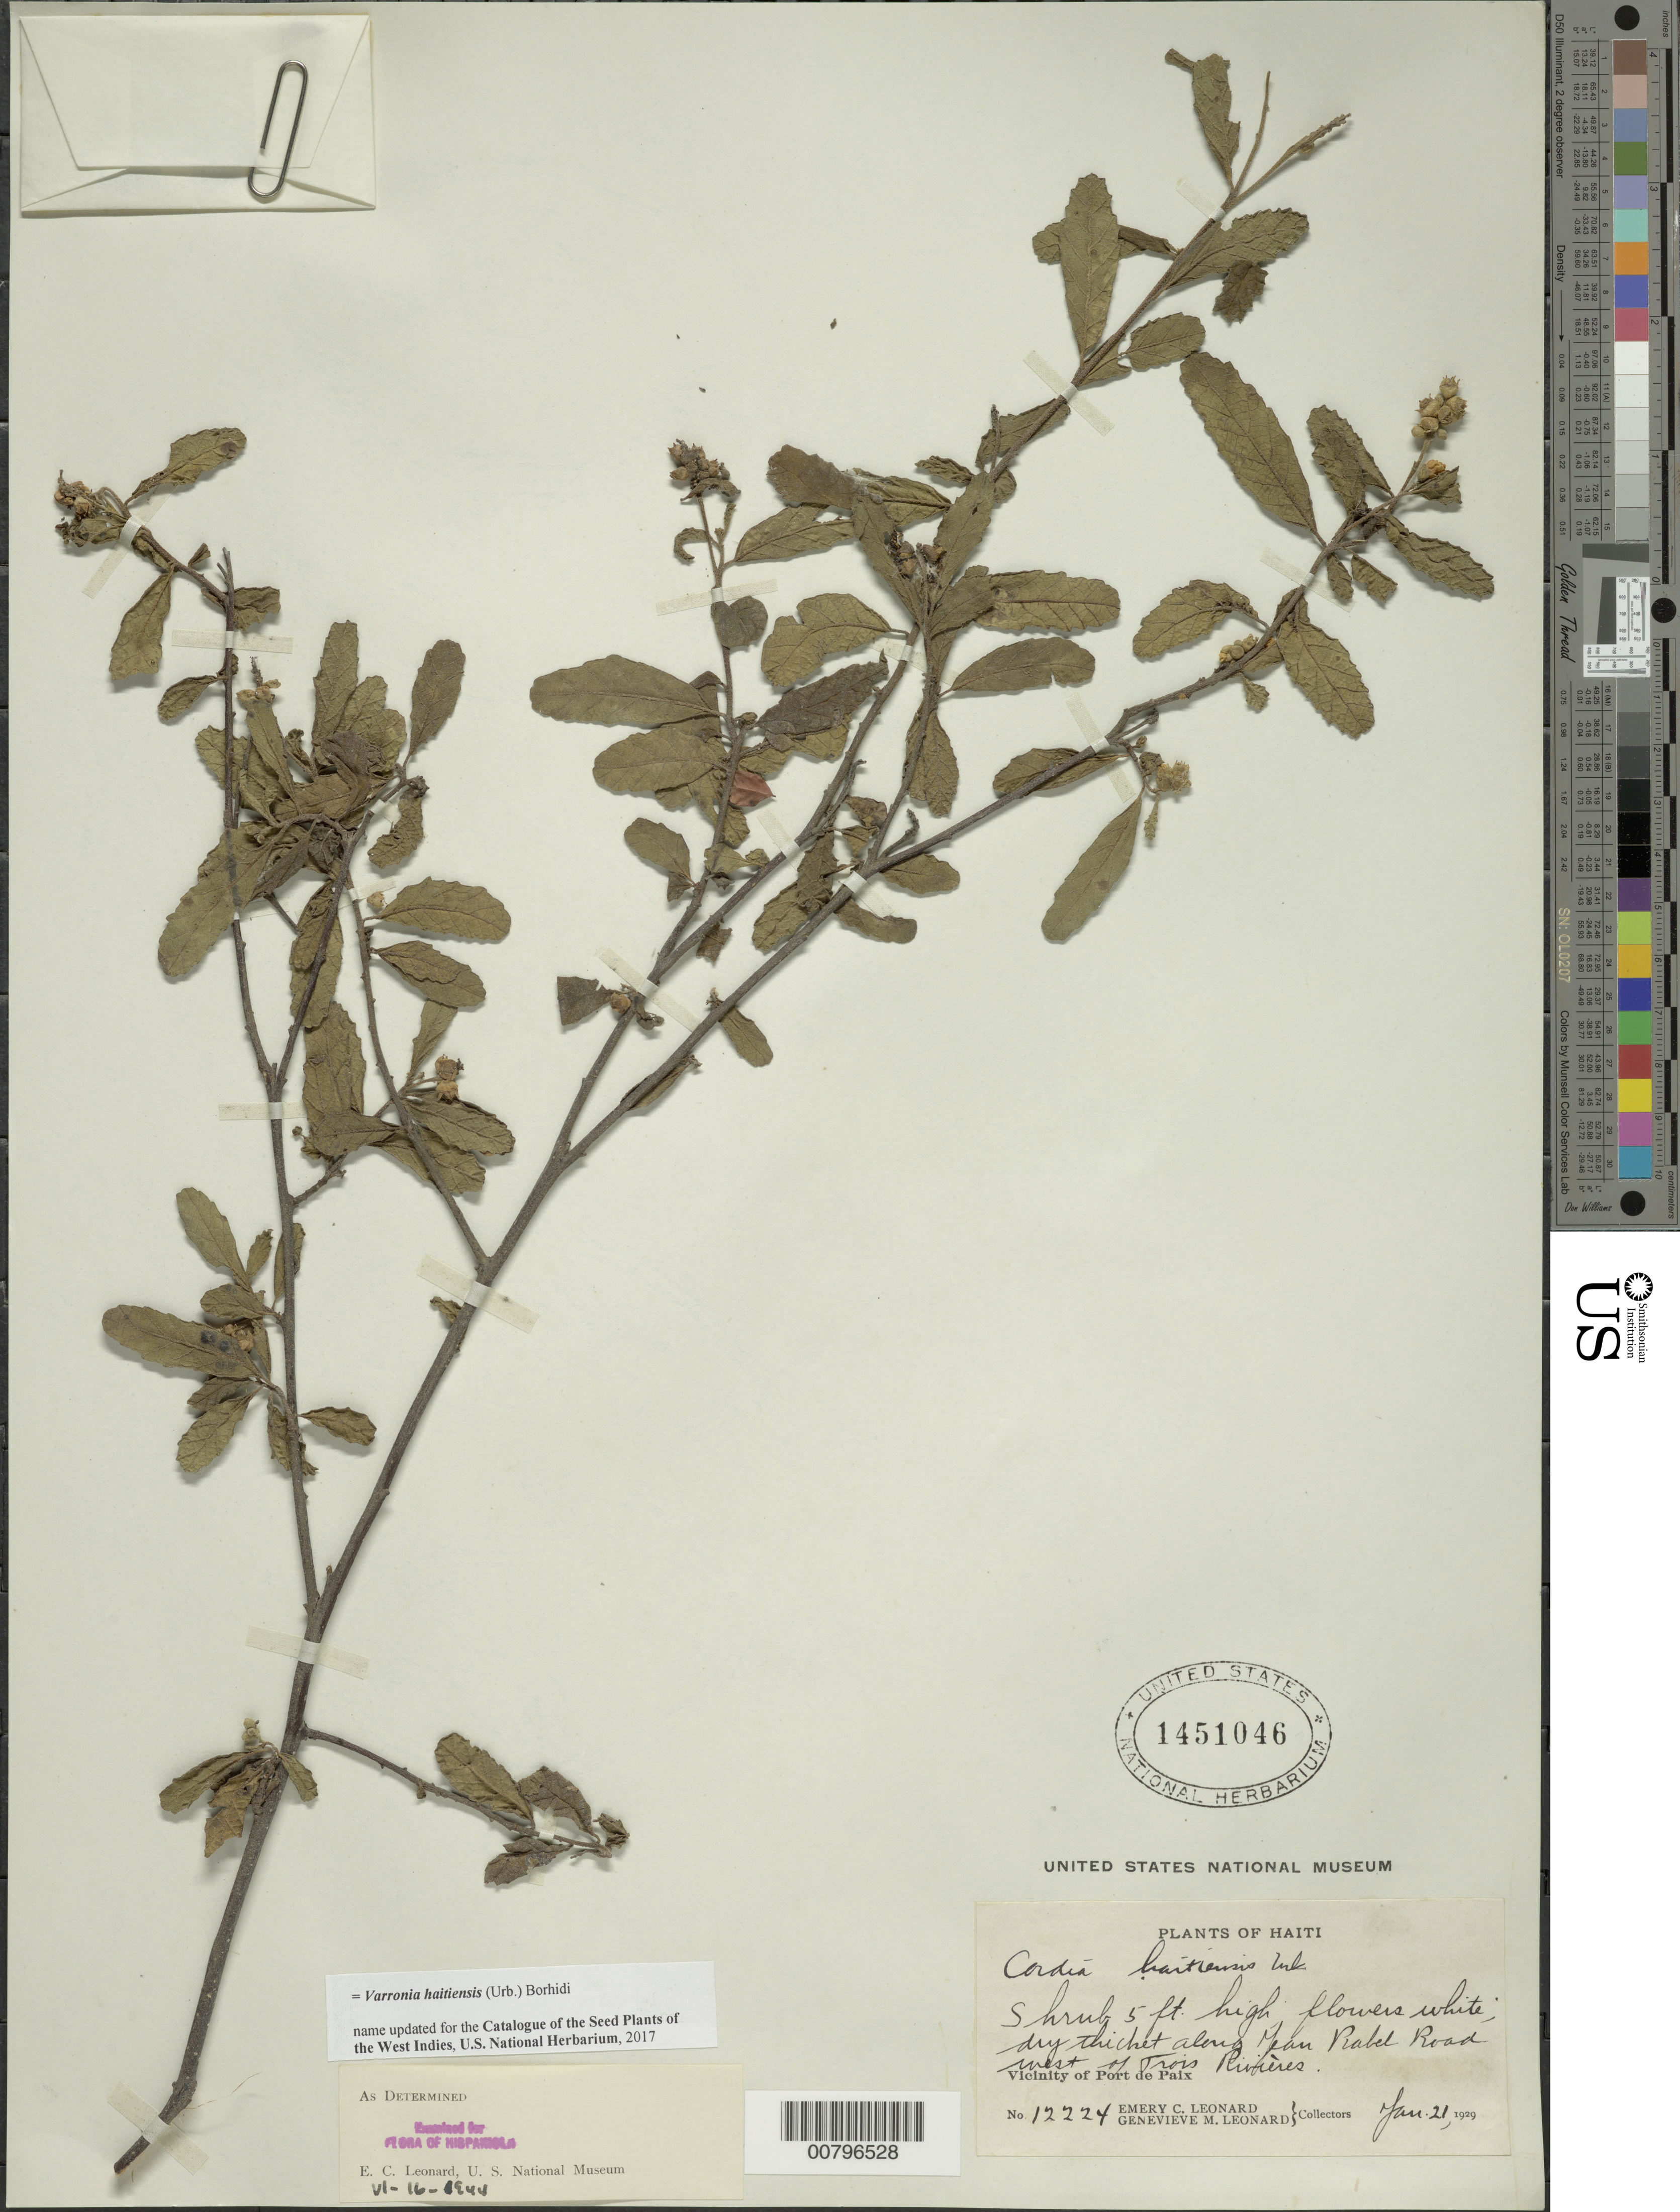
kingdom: Plantae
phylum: Tracheophyta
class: Magnoliopsida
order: Boraginales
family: Cordiaceae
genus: Varronia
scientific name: Varronia haitiensis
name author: (Urb.) Borhidi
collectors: E. C. Leonard & G. M. Leonard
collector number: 12224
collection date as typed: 21 Jan 1929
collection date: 1929-01-21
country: Haiti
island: Hispaniola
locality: Vicinity of Port de Paix, along Jean Rabel road west of Trois Rivières.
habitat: Dry thicket.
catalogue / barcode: US 1451046